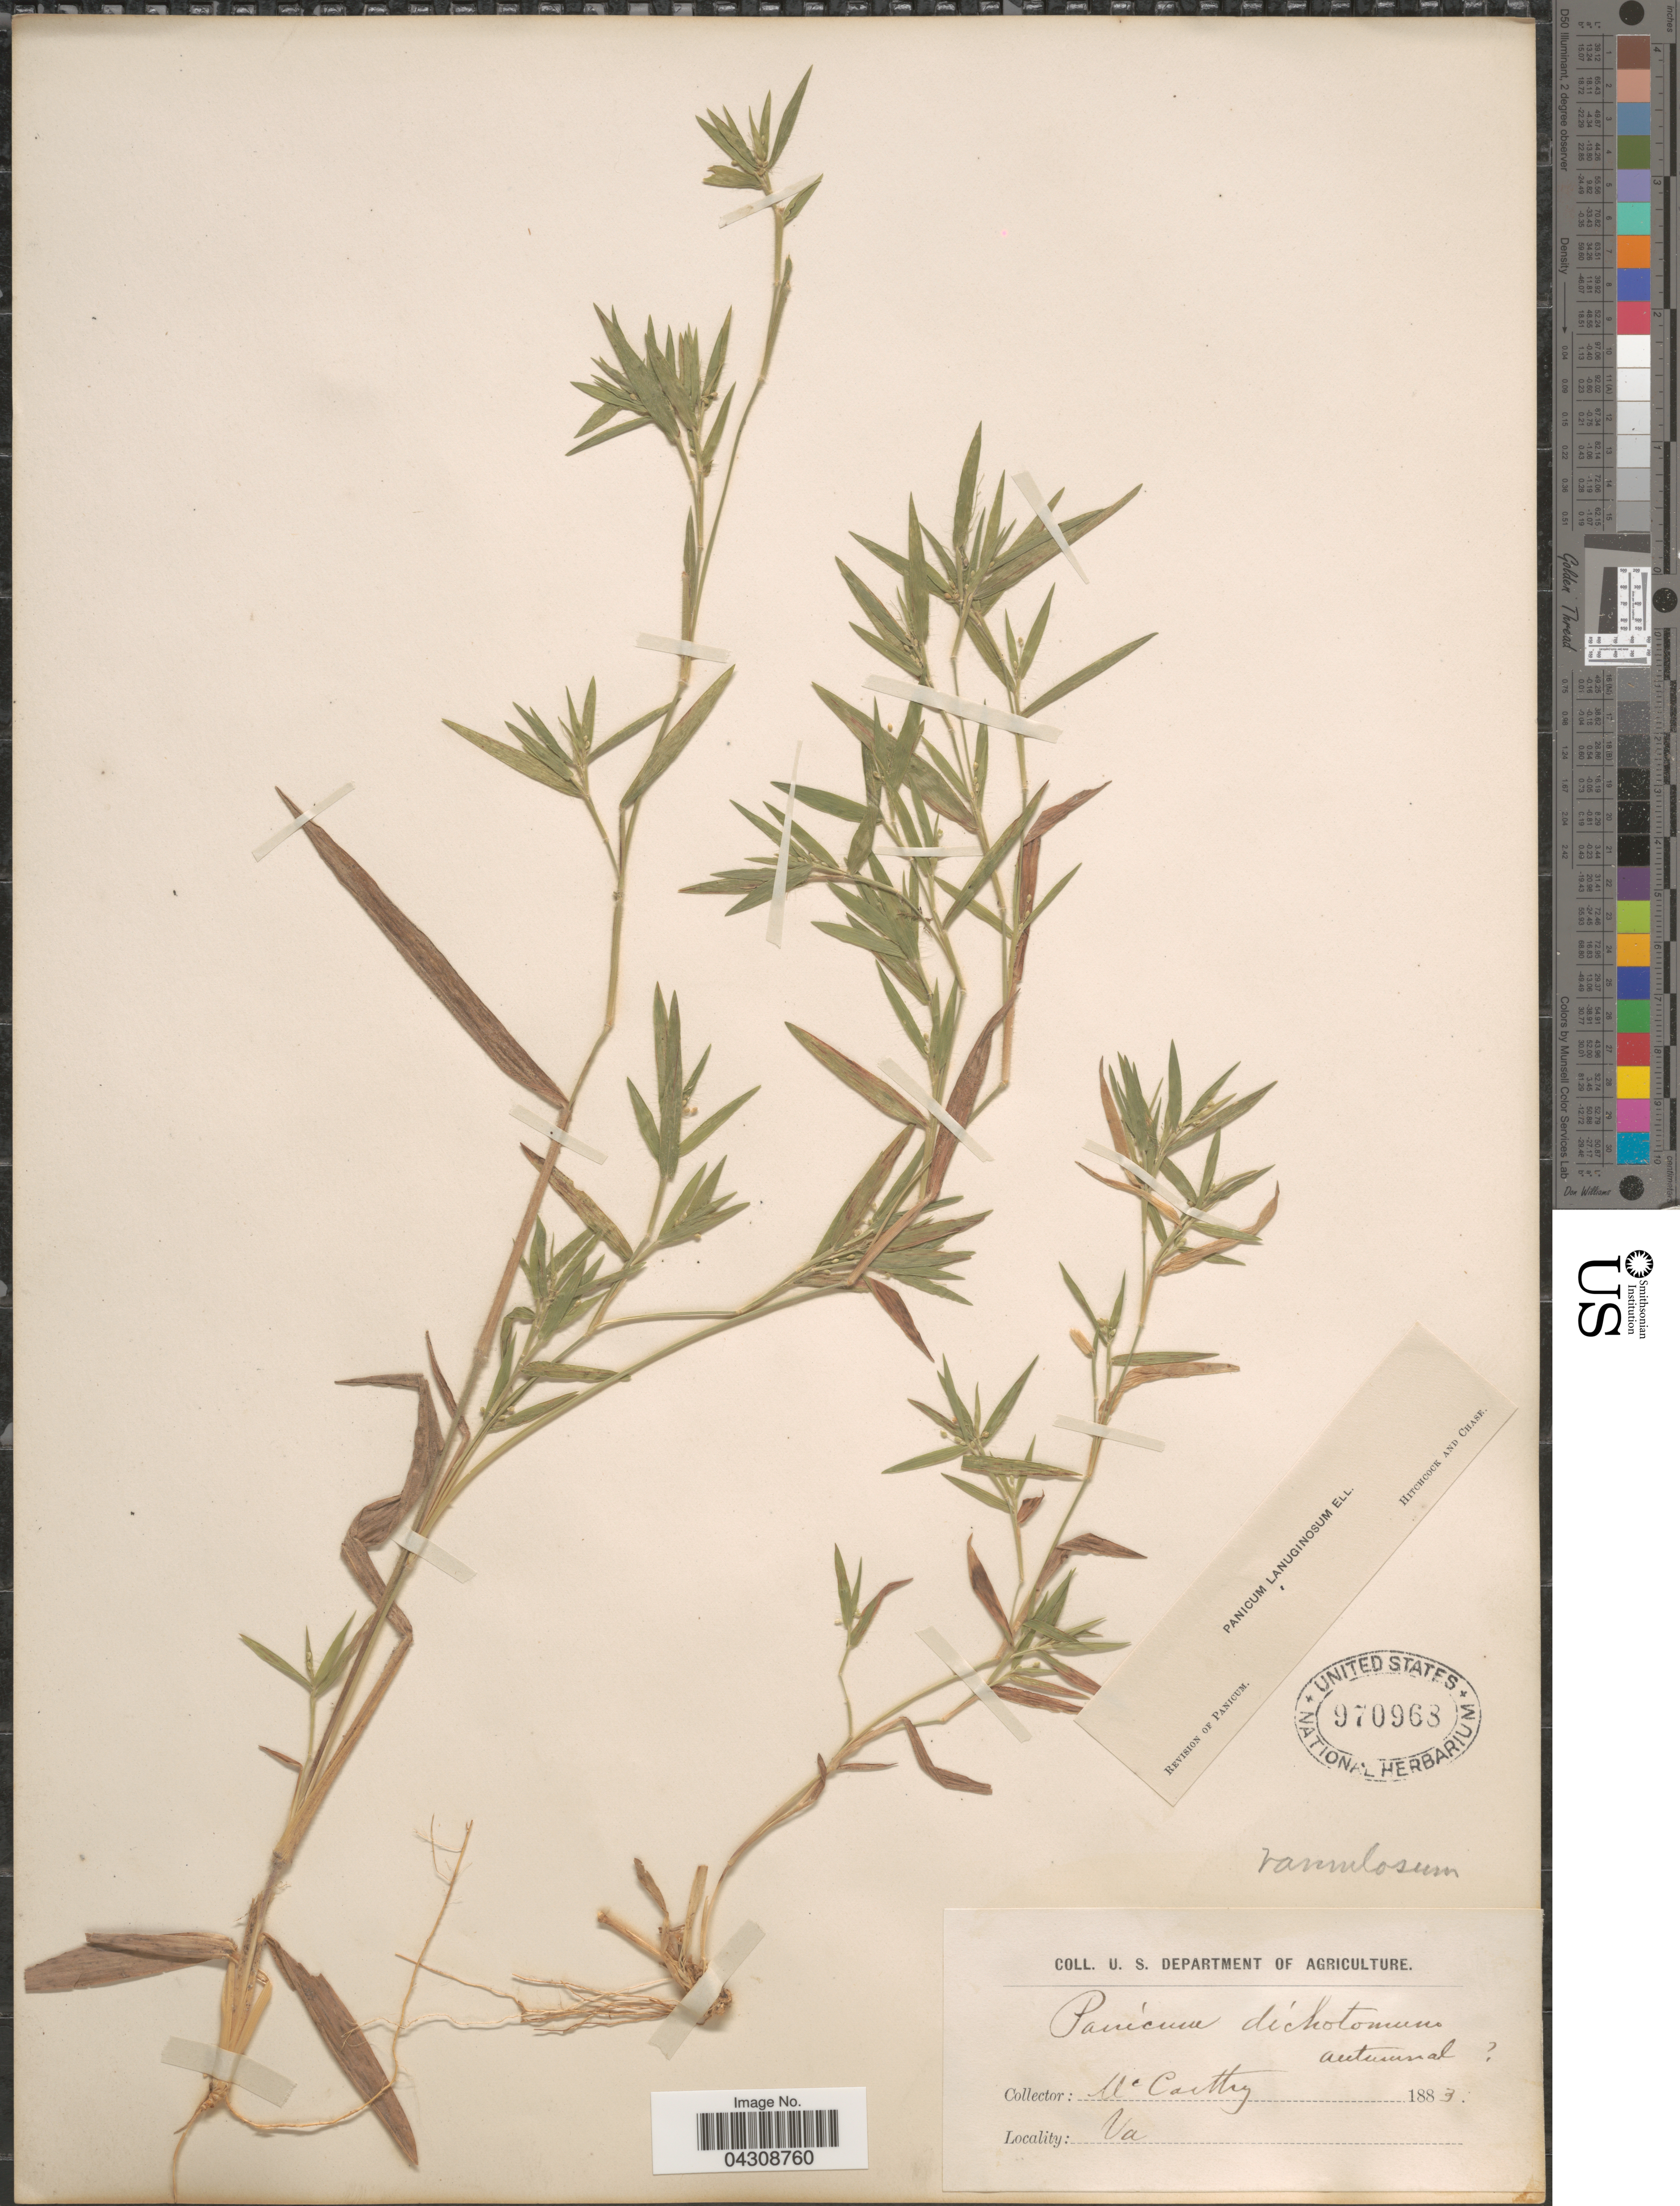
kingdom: Plantae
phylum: Tracheophyta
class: Liliopsida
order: Poales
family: Poaceae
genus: Dichanthelium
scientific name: Dichanthelium acuminatum var. acuminatum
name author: (Sw.) Gould & C.A. Clark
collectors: -- McCarthy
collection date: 1883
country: United States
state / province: Virginia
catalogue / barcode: US 970963